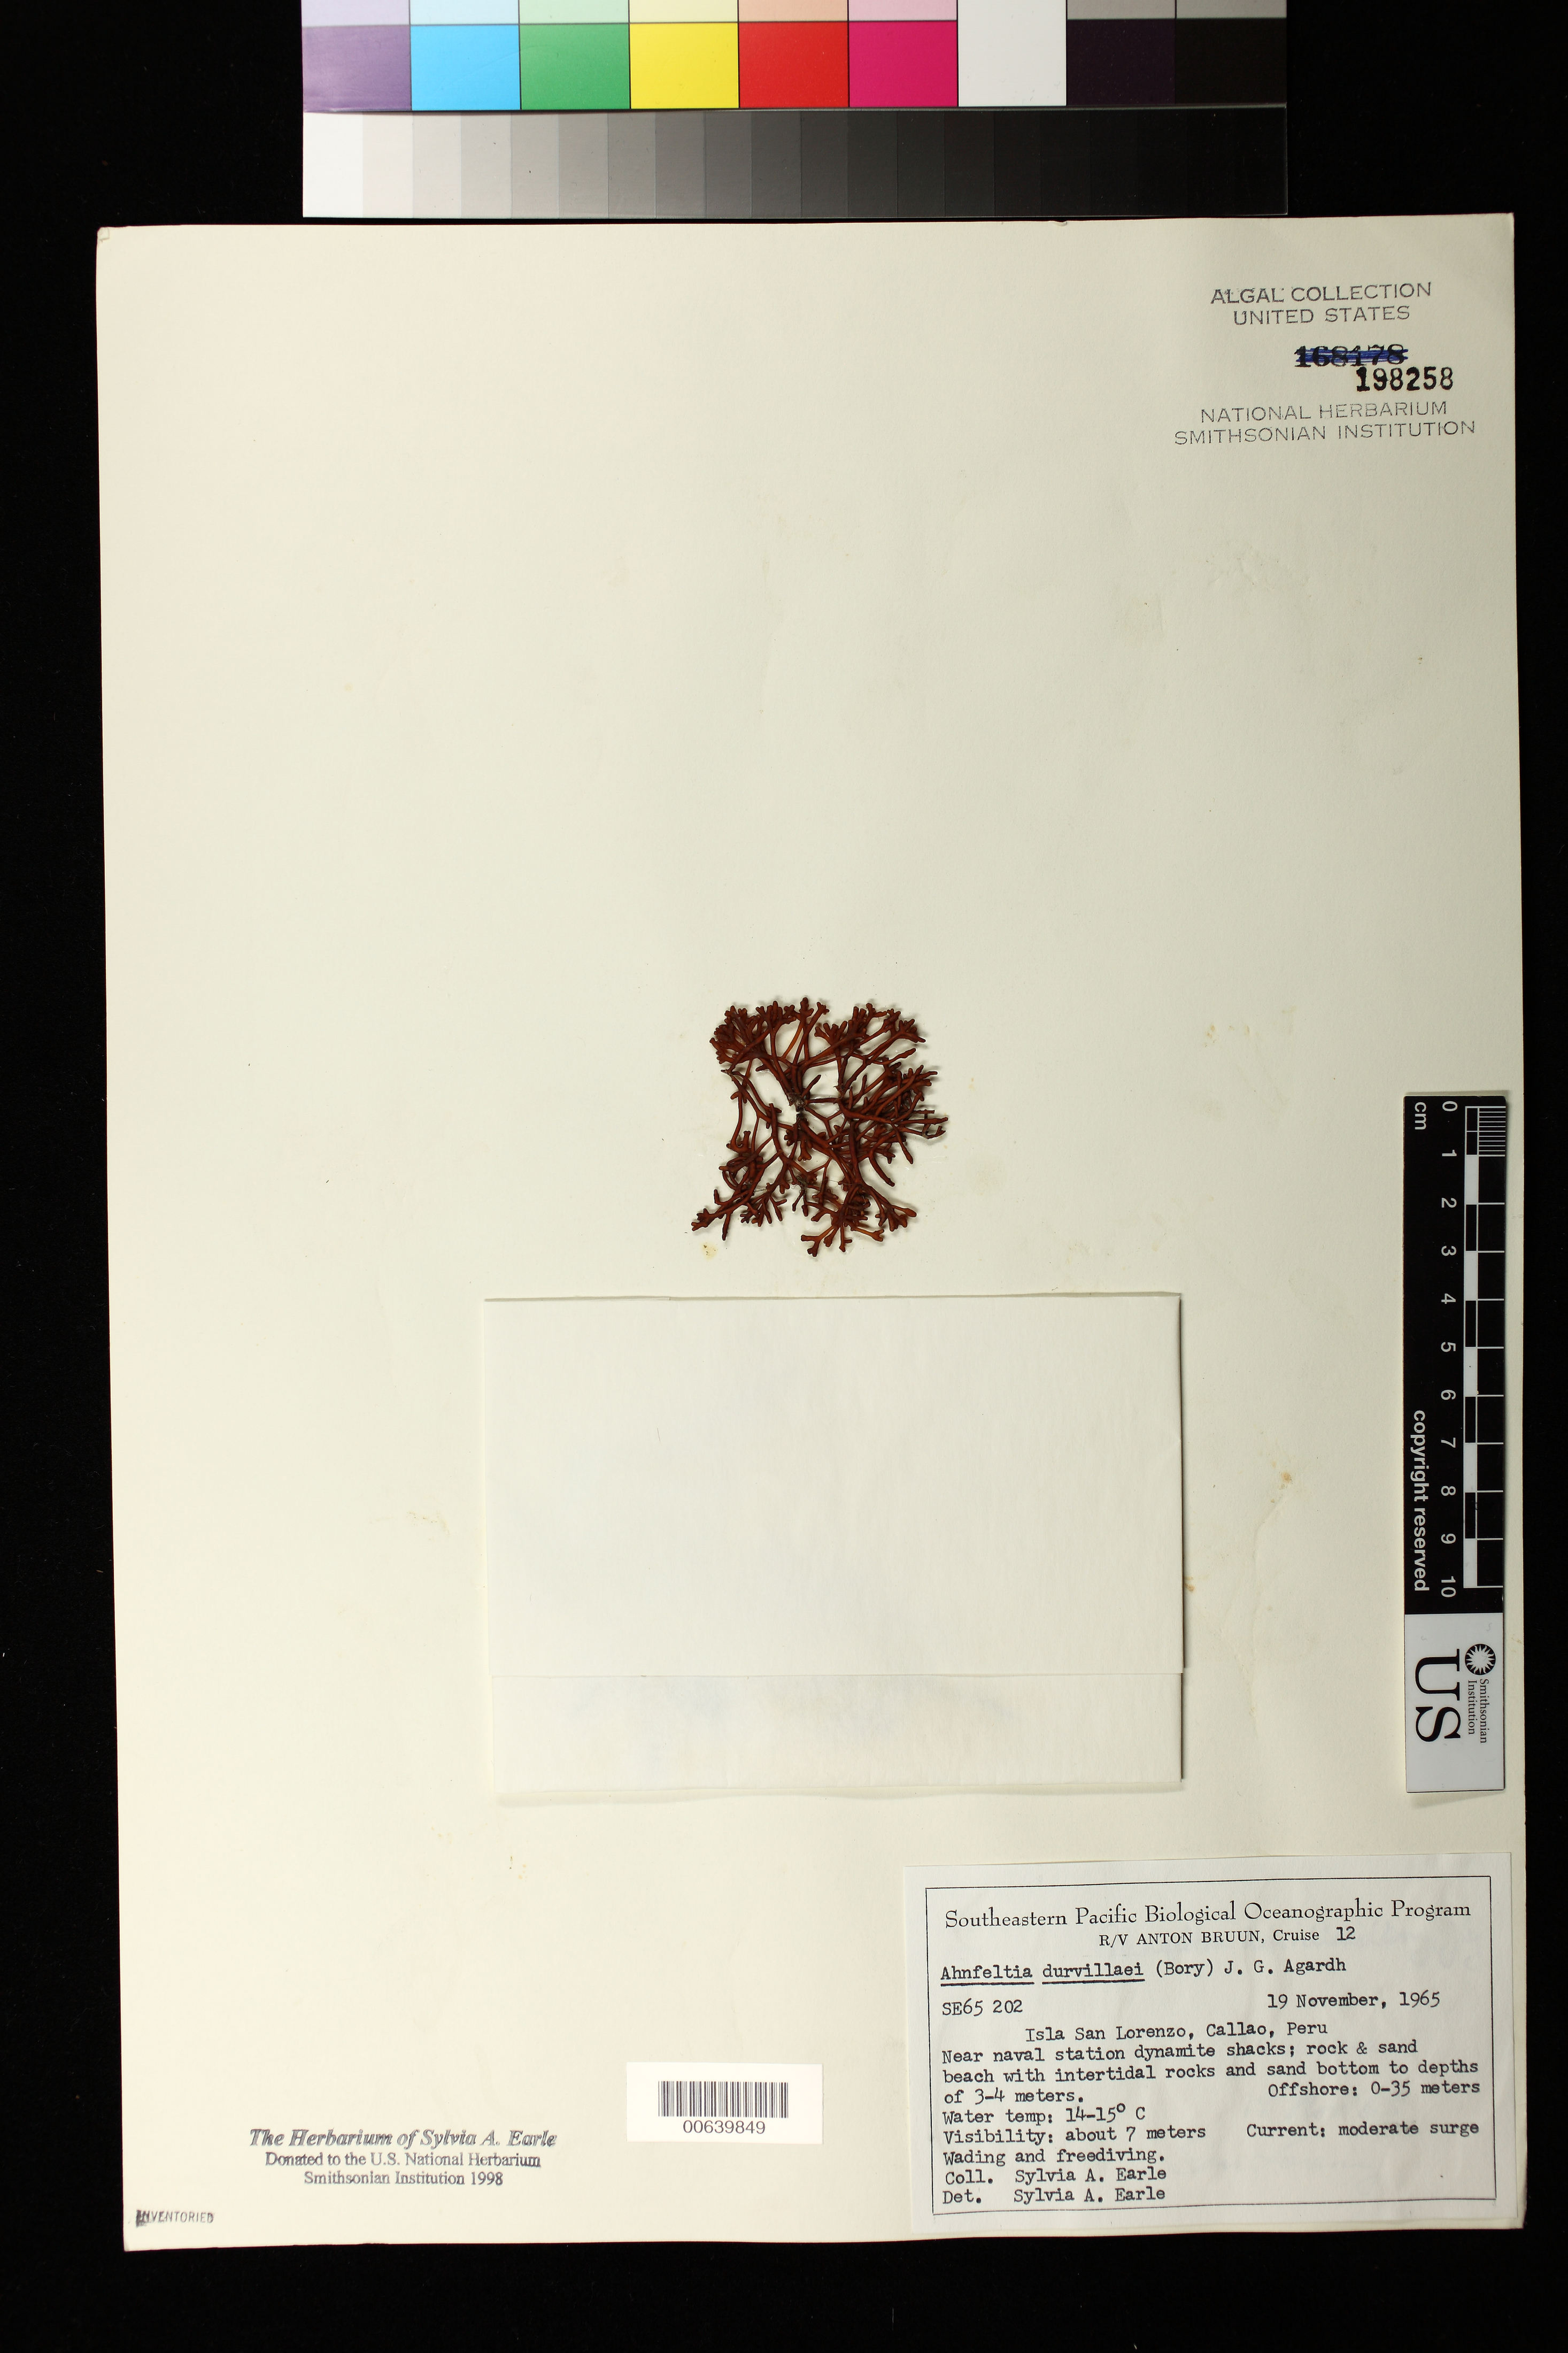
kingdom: Plantae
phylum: Rhodophyta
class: Florideophyceae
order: Gigartinales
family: Phyllophoraceae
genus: Gymnogongrus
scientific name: Gymnogongrus durvillei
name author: (Bory) M.S.Calderon & S.M. Boo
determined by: Algae name updating Project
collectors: S. A. Earle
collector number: Se 65202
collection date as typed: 19 Nov 1965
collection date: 1965-11-19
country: Peru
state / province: Callao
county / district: Callao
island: Isla San Lorenzo (San Lorenzo Island)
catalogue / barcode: US 198258